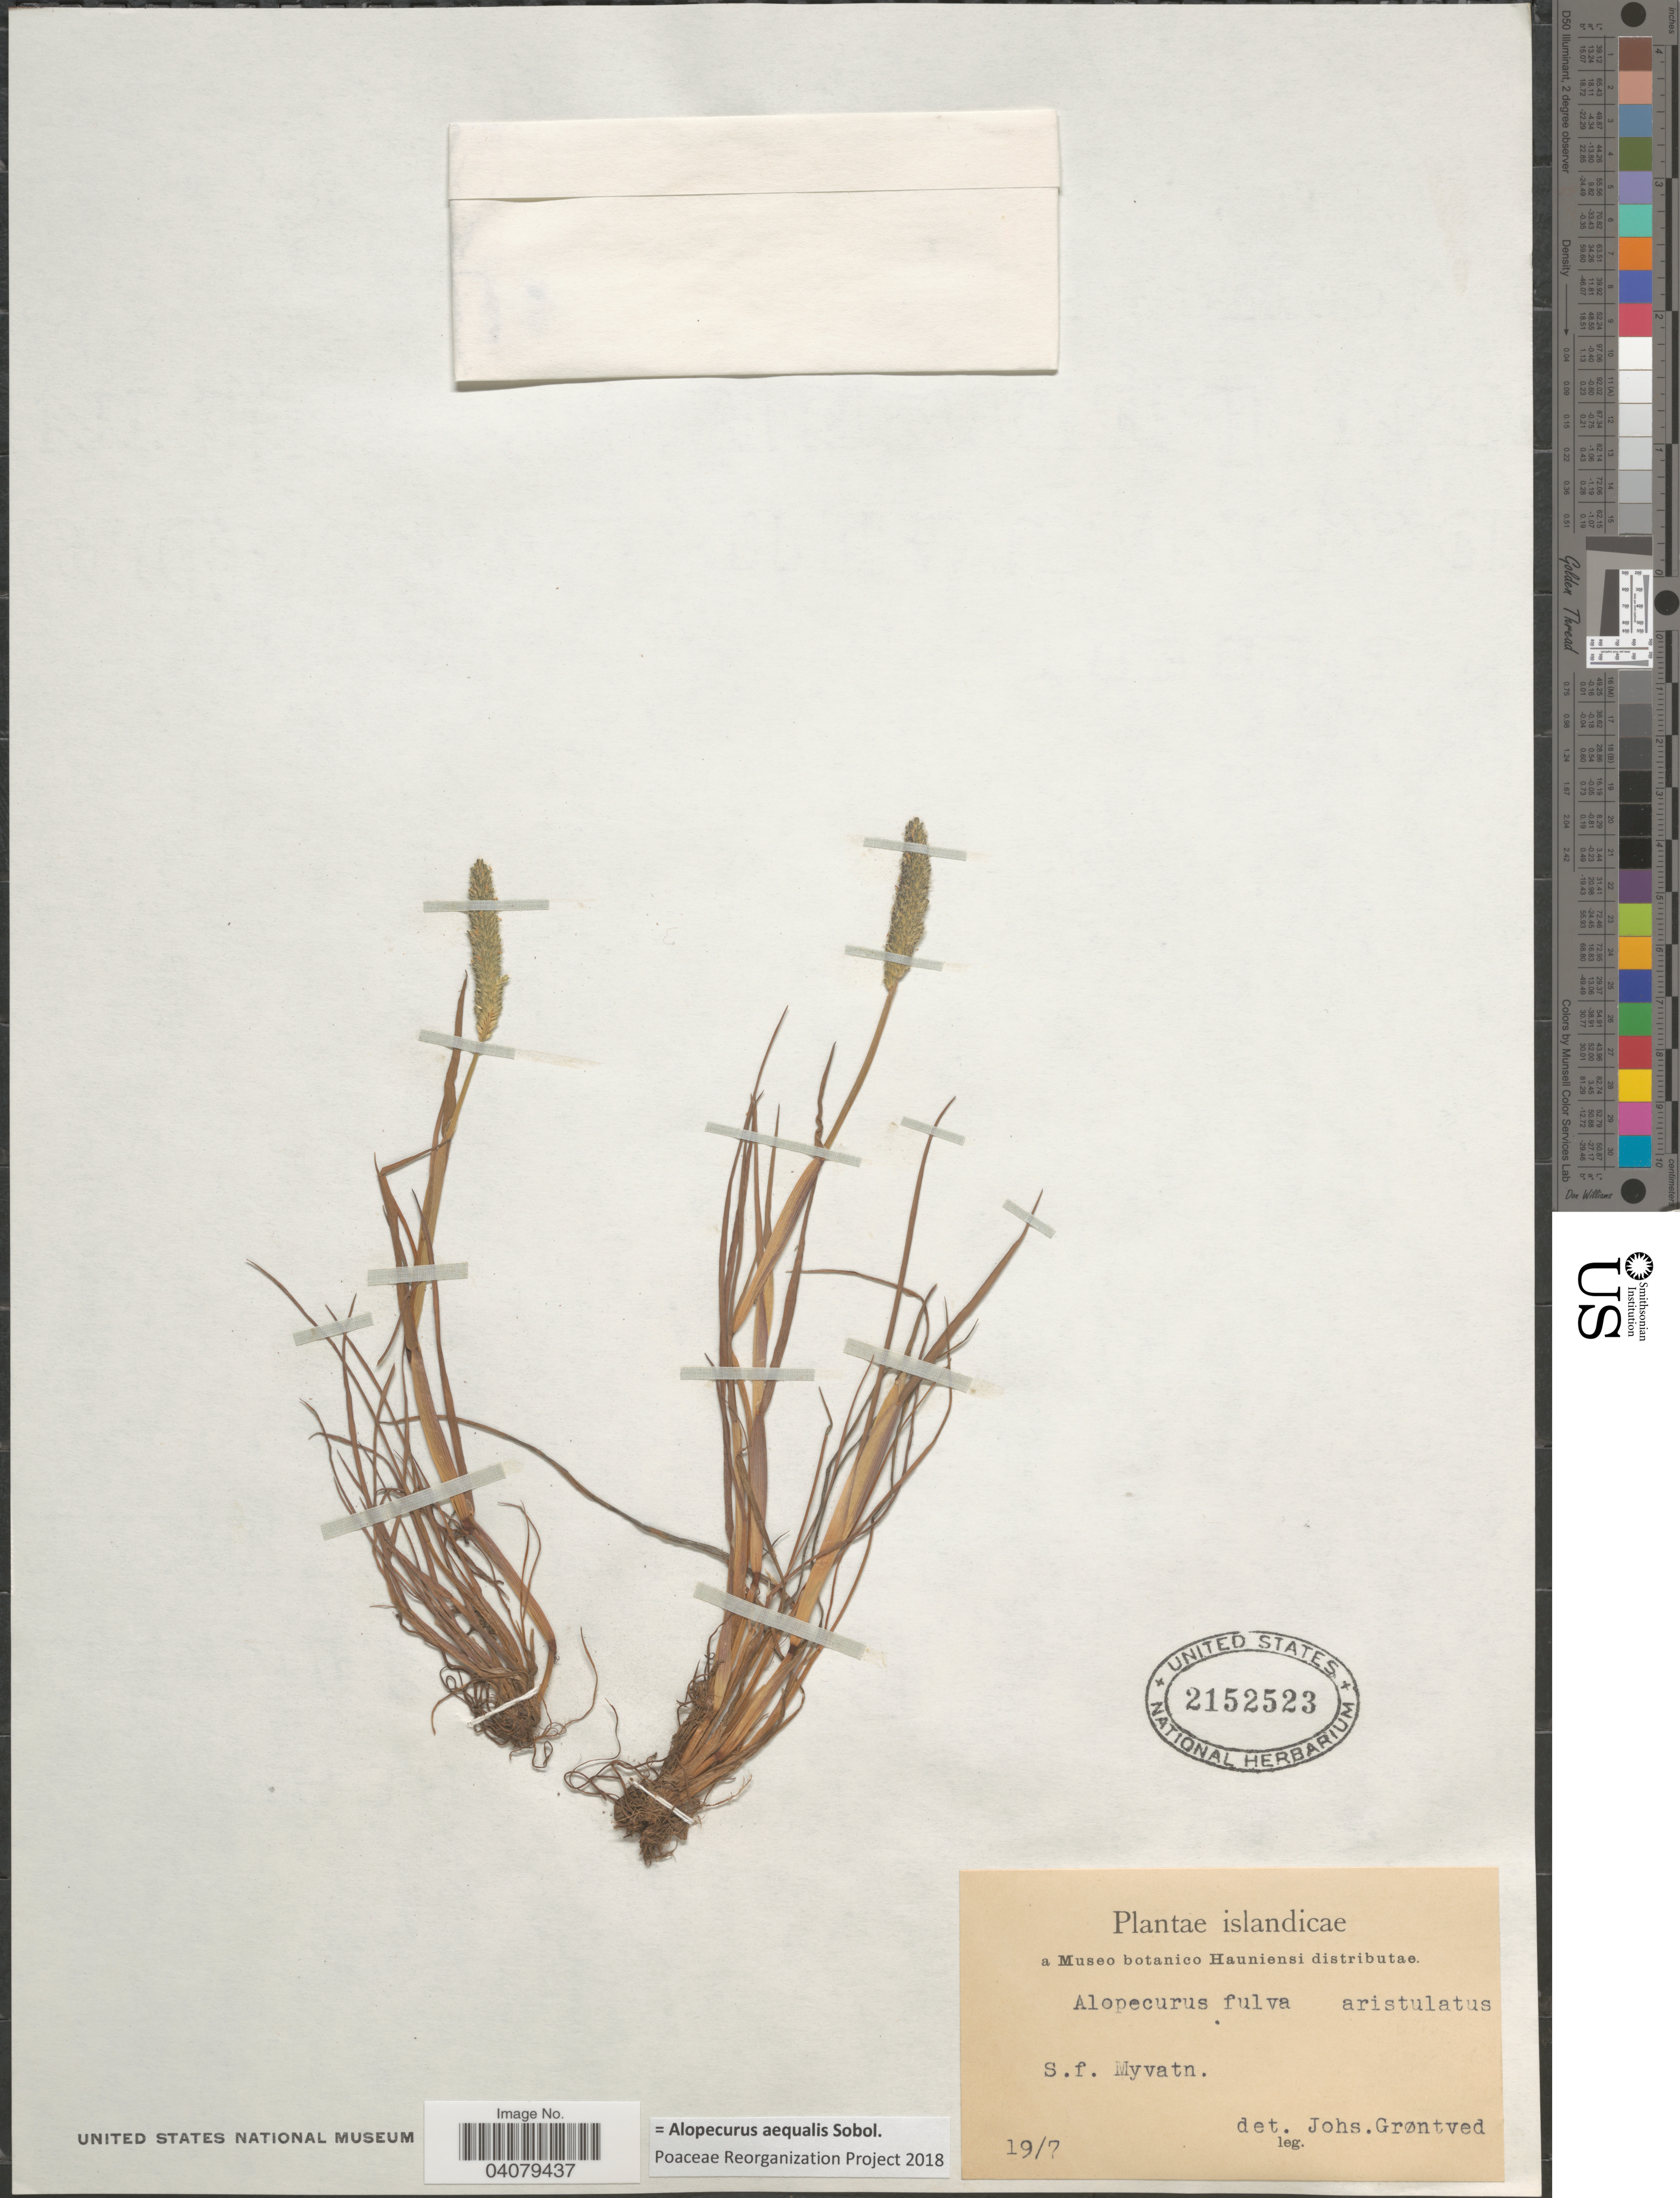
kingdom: Plantae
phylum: Tracheophyta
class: Liliopsida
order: Poales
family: Poaceae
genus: Alopecurus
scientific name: Alopecurus arundinaceus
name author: Poir.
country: Iceland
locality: S. f. Myvatn.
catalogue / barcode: US 2152523